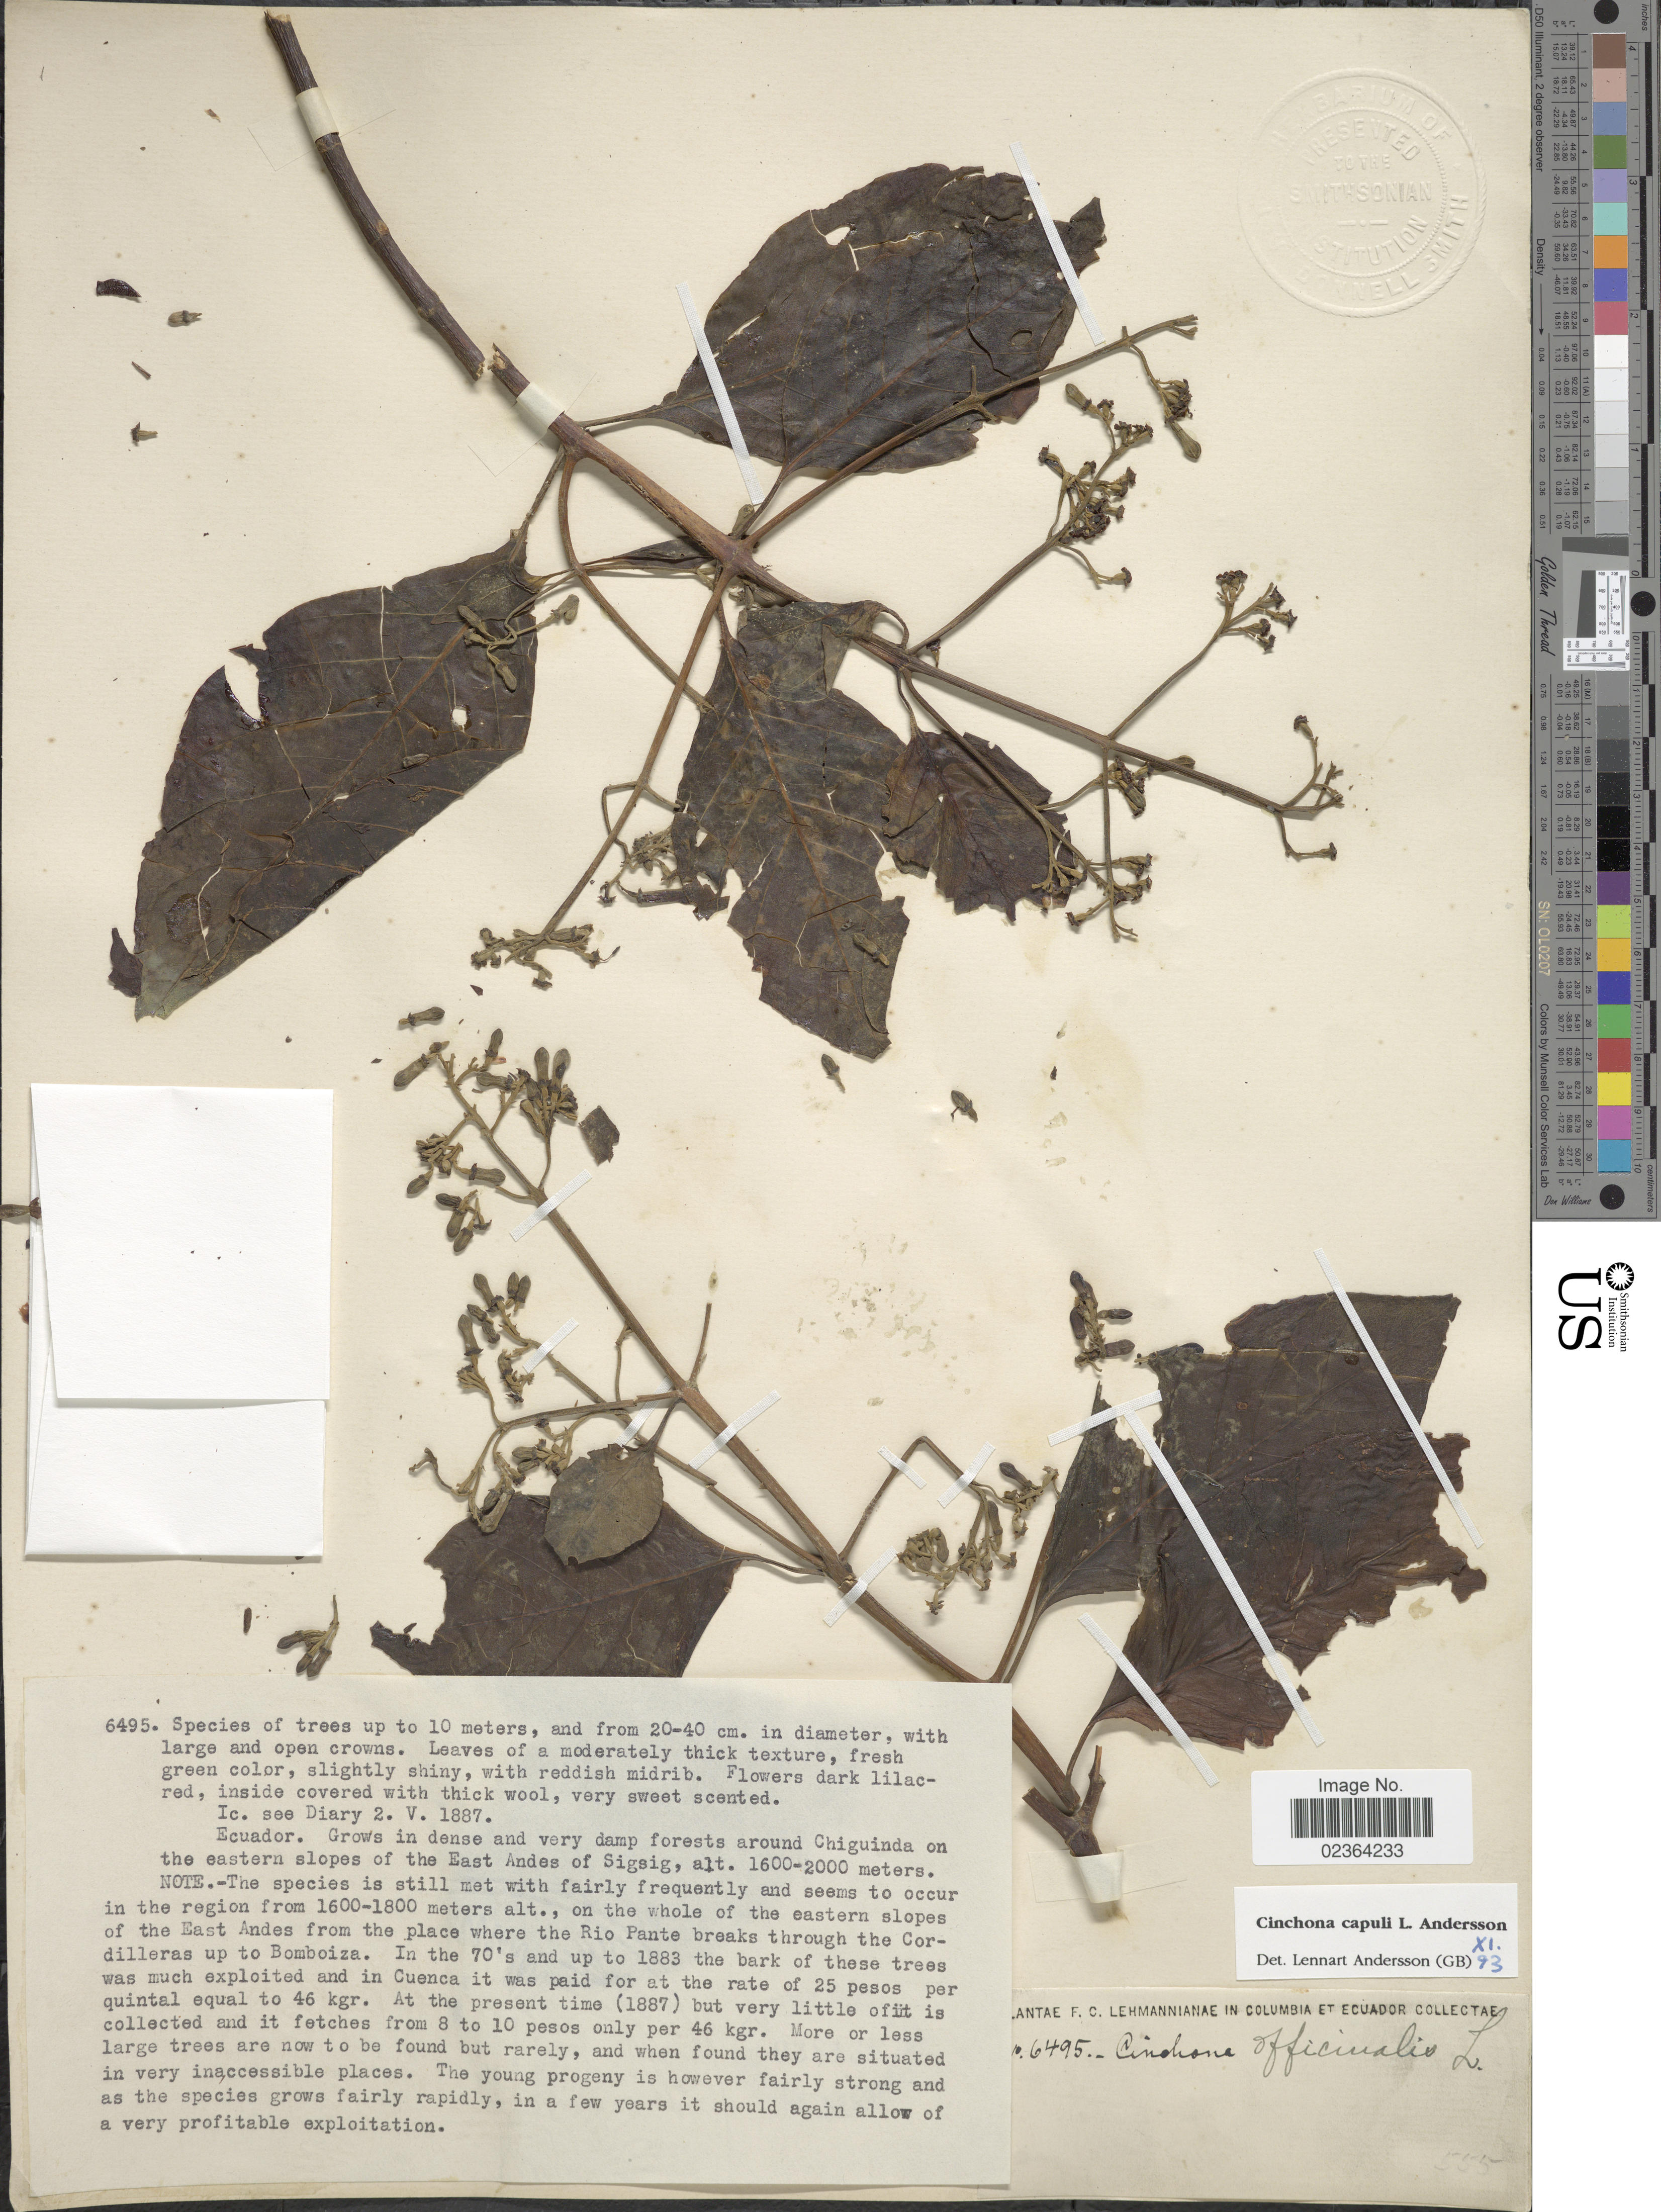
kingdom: Plantae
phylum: Tracheophyta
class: Magnoliopsida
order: Gentianales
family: Rubiaceae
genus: Cinchona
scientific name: Cinchona capuli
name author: L. Andersson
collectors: F. C. Lehmann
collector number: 6495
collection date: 1887-05-02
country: Ecuador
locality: Around Chiquinda on the eastern slopes of the East Andes of Sigsig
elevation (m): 1600